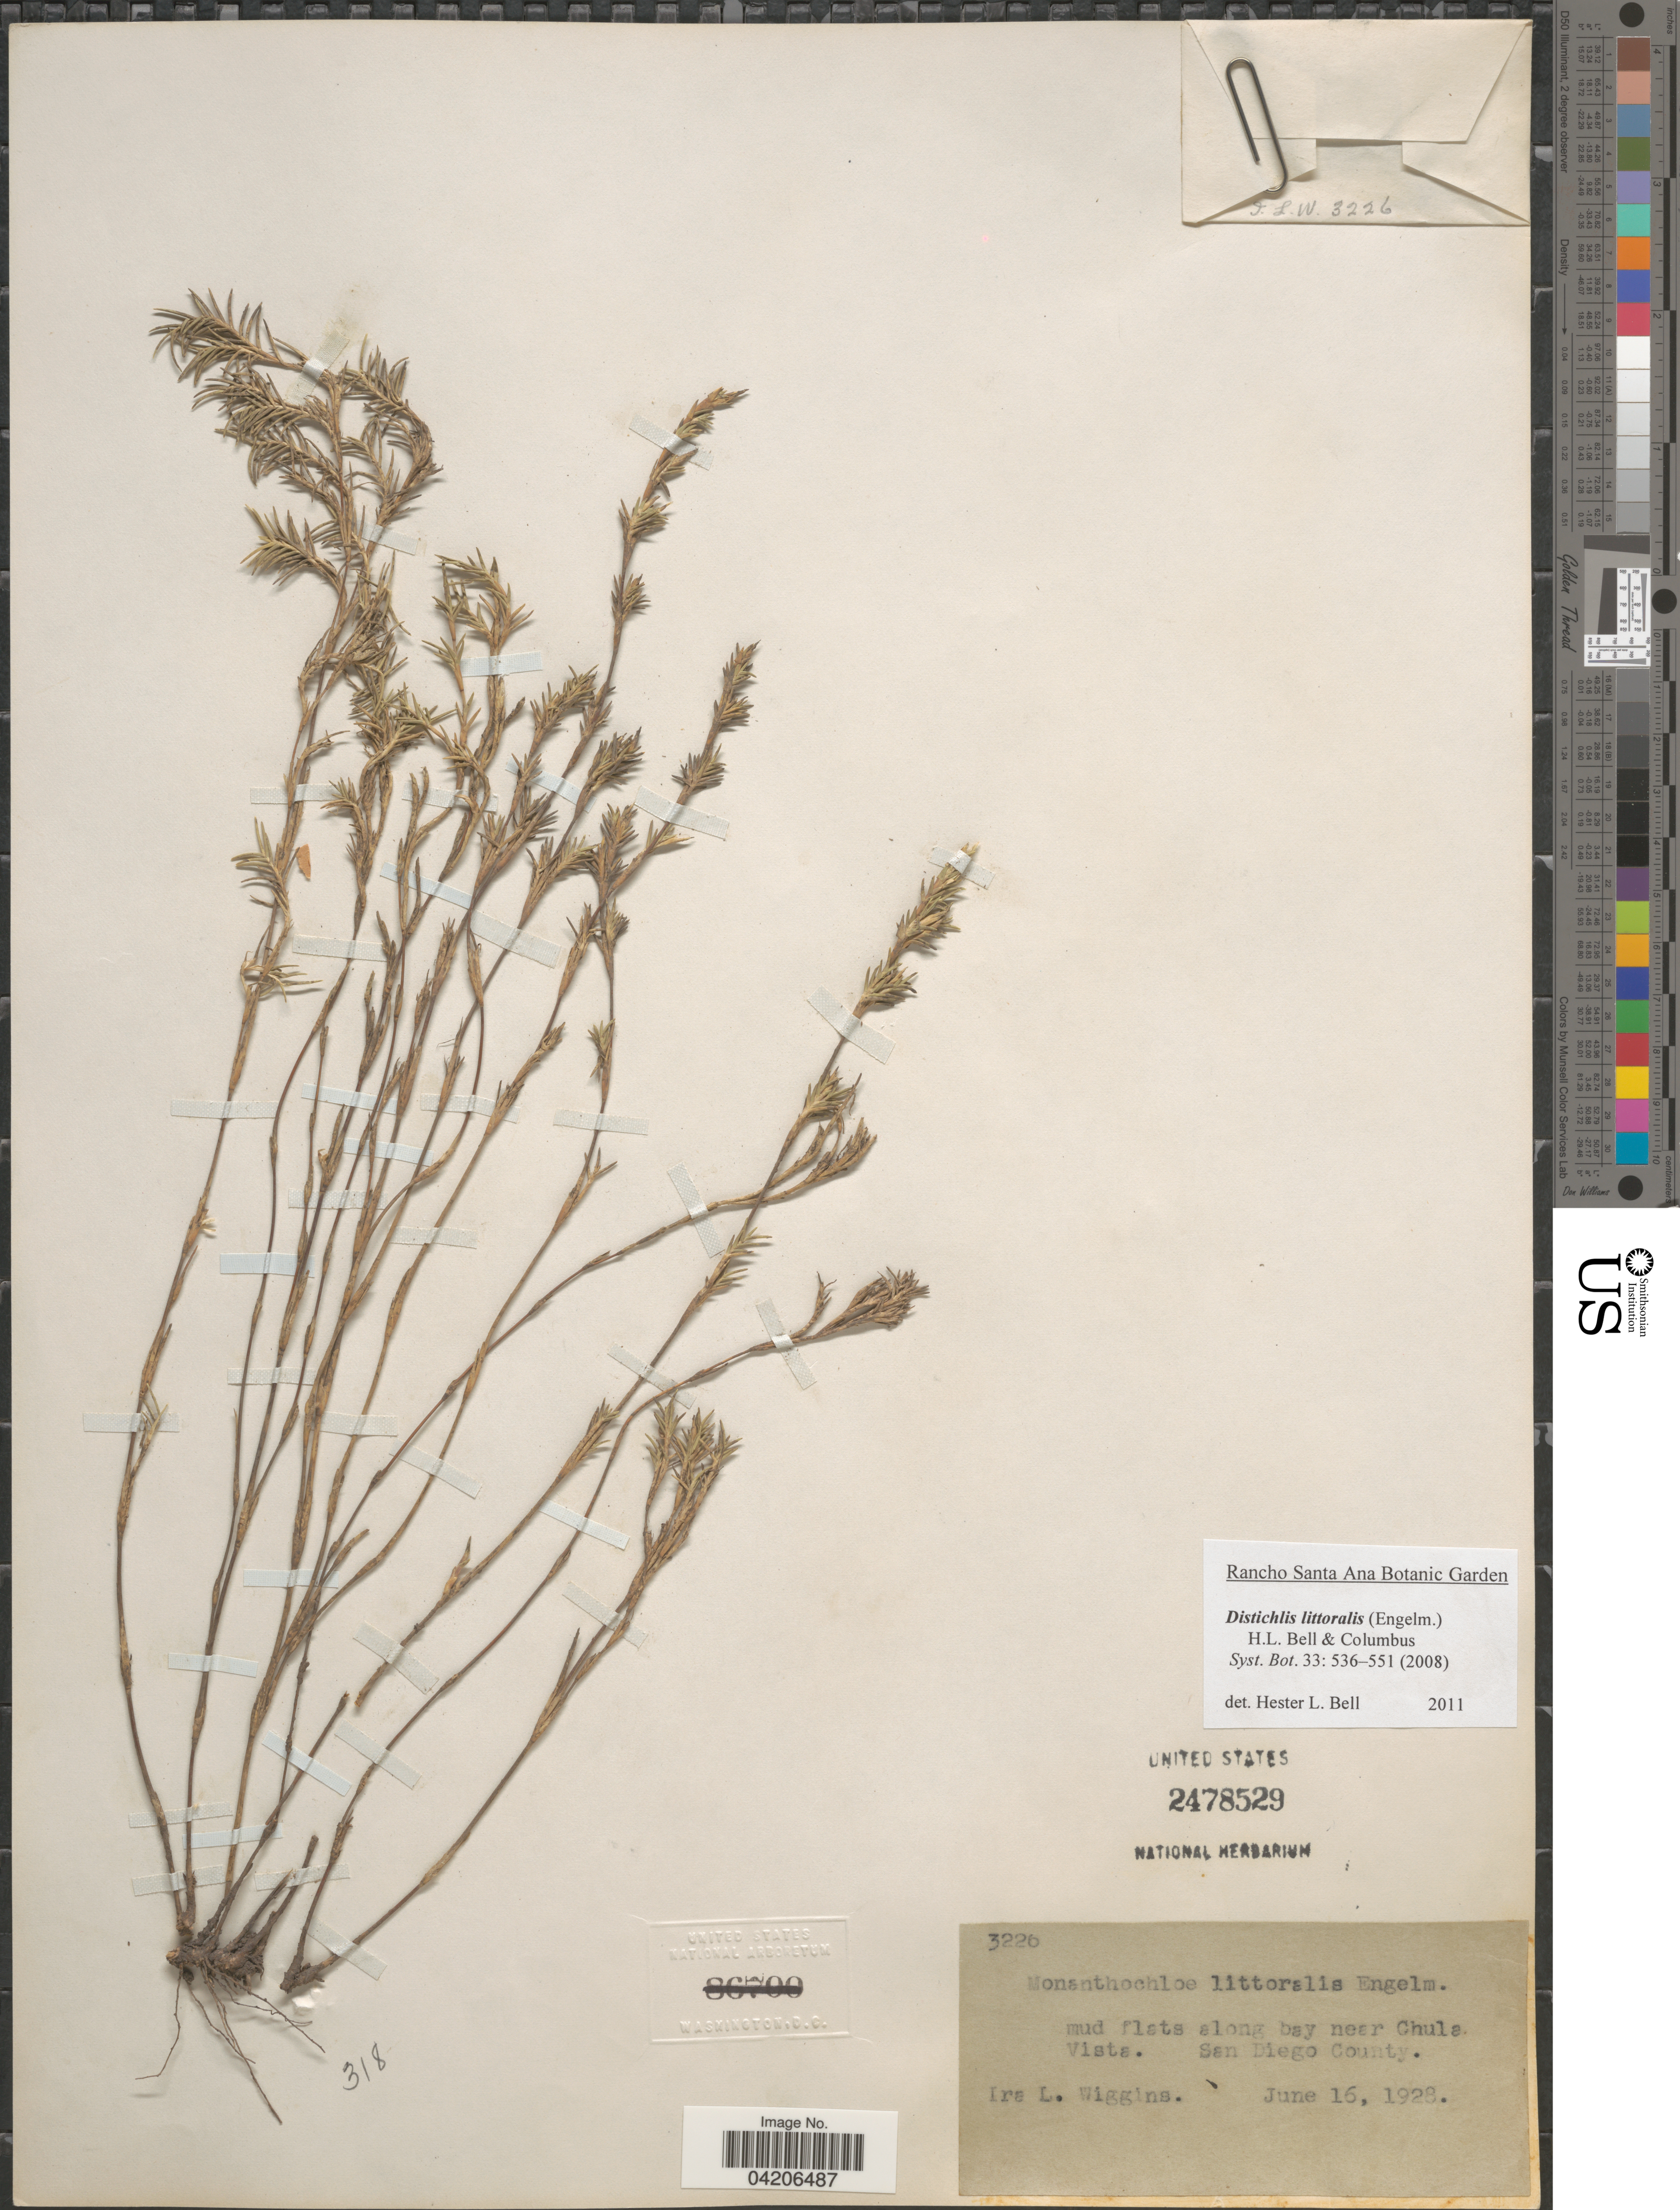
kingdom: Plantae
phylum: Tracheophyta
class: Liliopsida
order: Poales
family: Poaceae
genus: Distichlis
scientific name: Distichlis littoralis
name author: (Engelm.) H.L. Bell & Columbus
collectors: I. L. Wiggins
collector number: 3226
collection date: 1928-06-16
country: United States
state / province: California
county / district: San Diego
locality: Mud flats along bay near Chula Vista. San Diego County.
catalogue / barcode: US 2478529